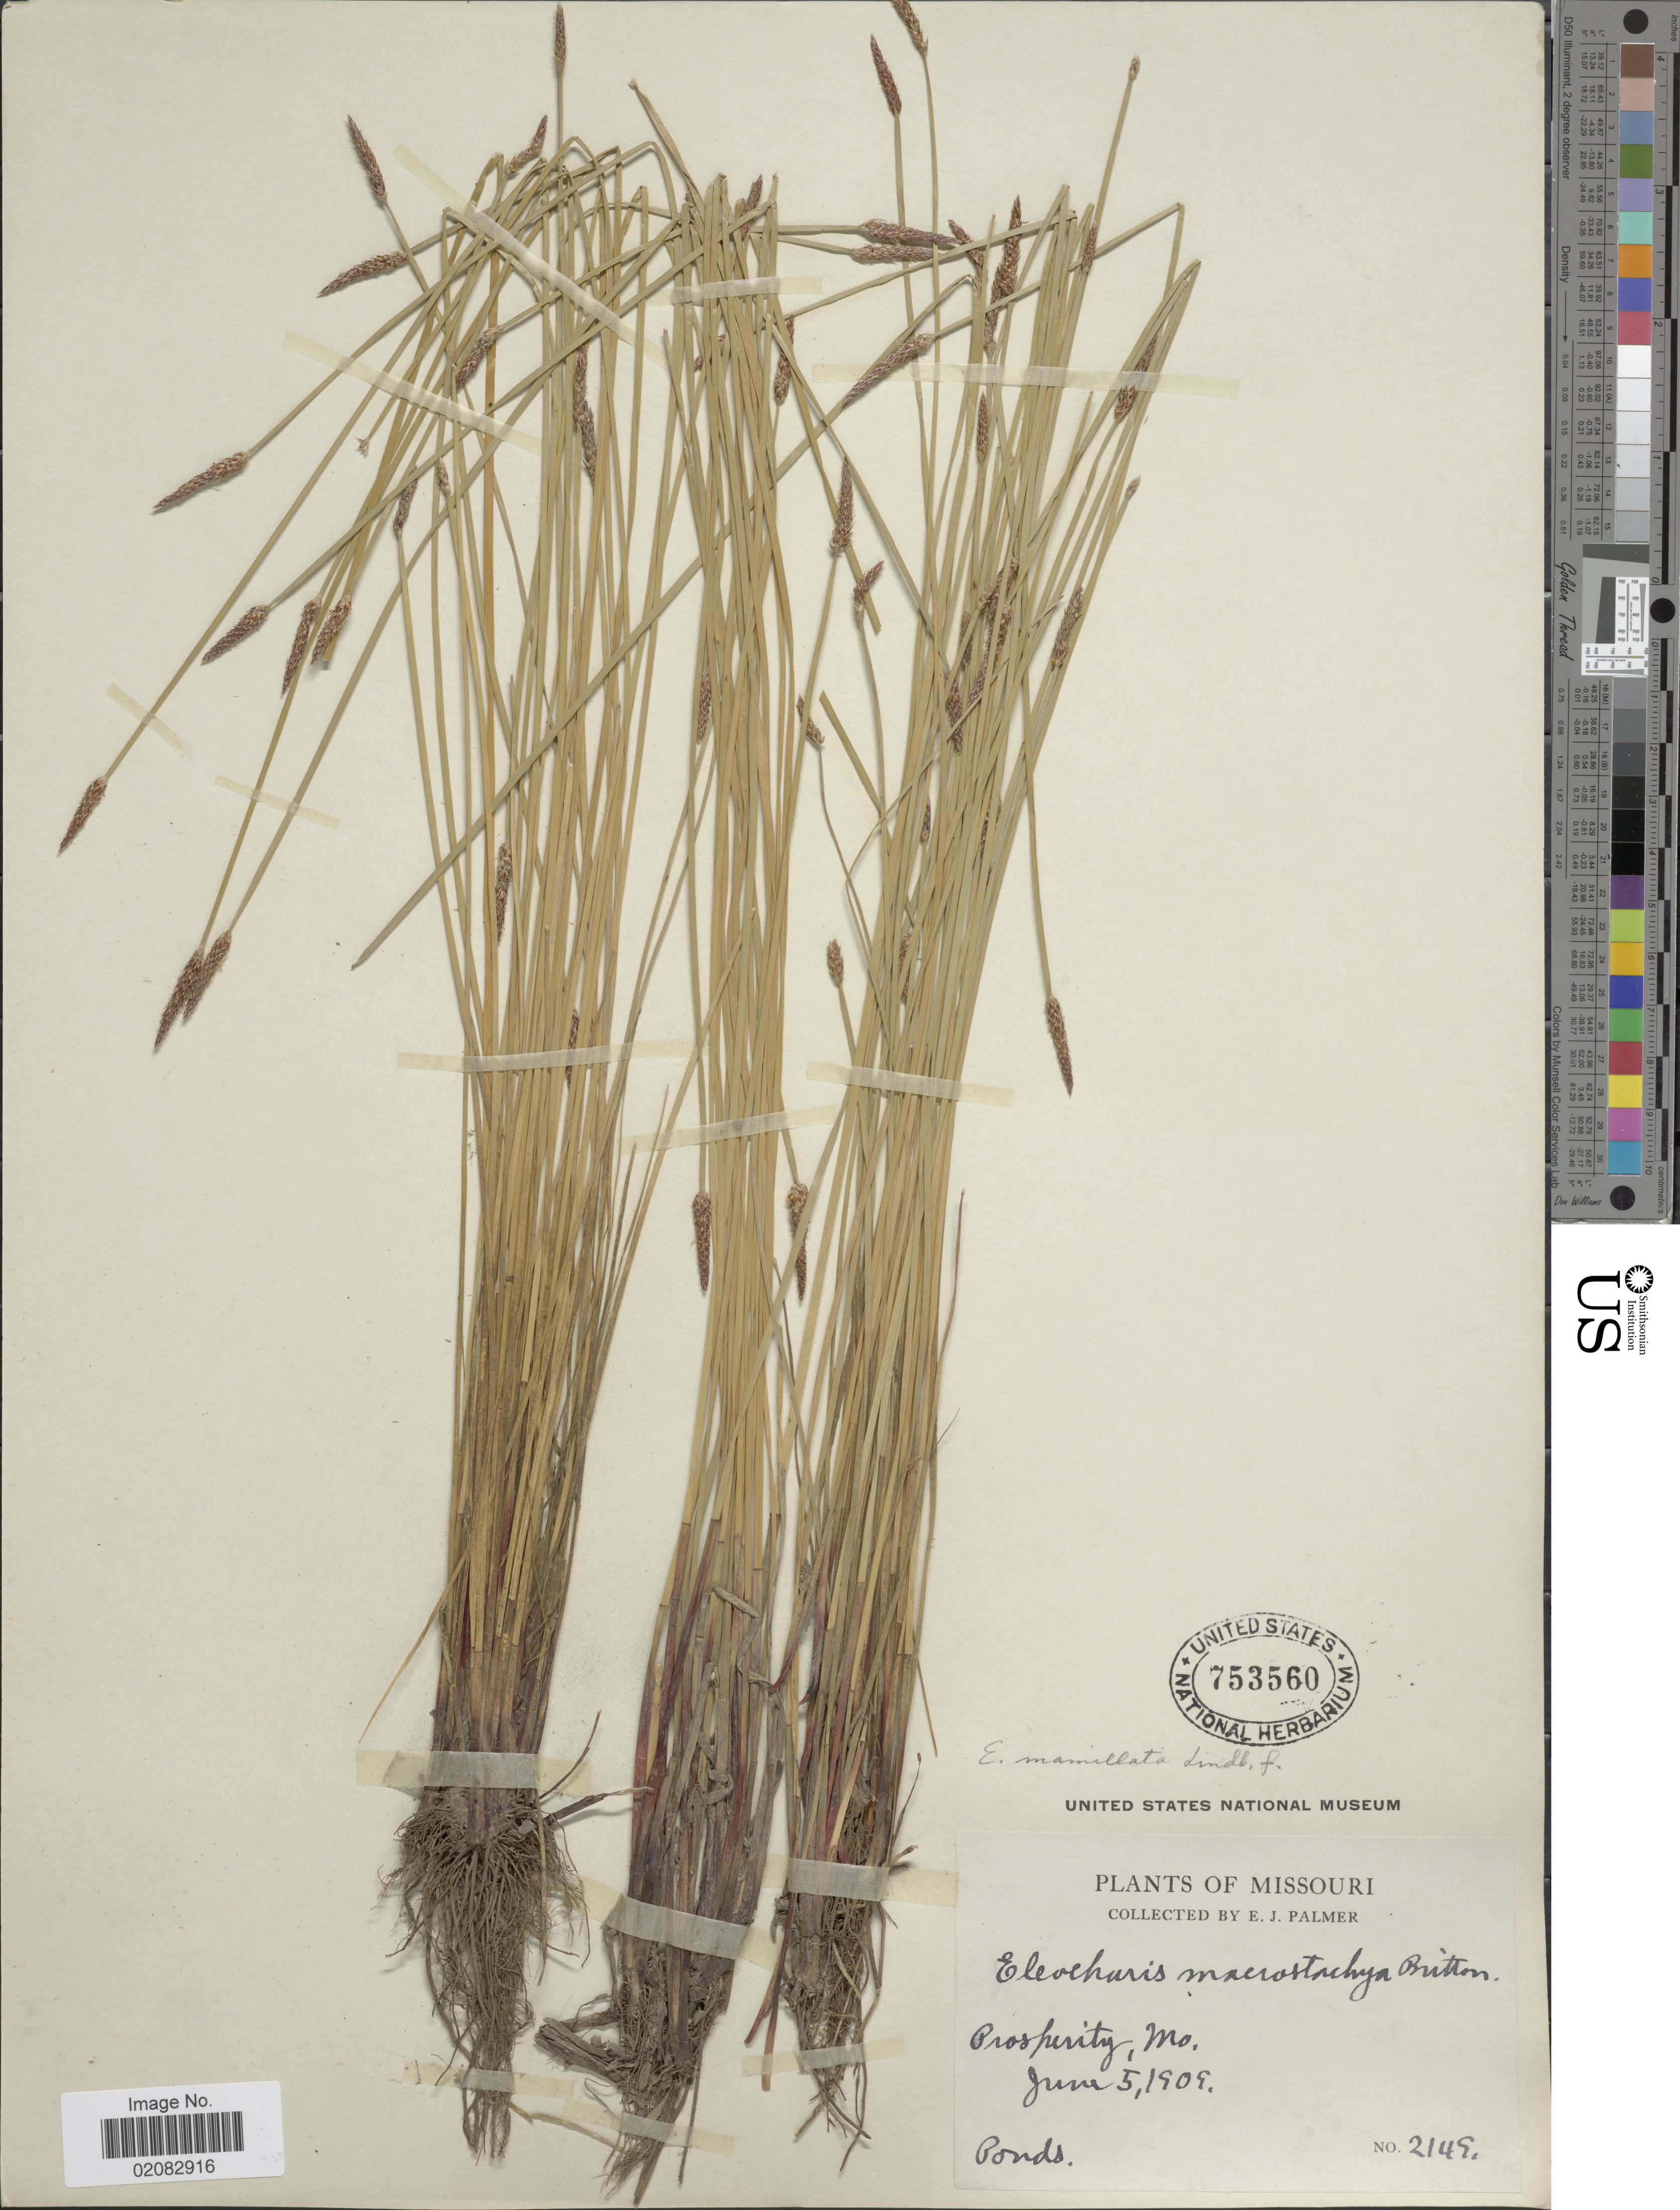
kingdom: Plantae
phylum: Tracheophyta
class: Liliopsida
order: Poales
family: Cyperaceae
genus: Eleocharis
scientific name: Eleocharis macrostachya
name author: Britton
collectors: E. J. Palmer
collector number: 2149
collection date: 1909-06-05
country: United States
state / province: Missouri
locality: Prosperity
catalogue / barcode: US 7535560